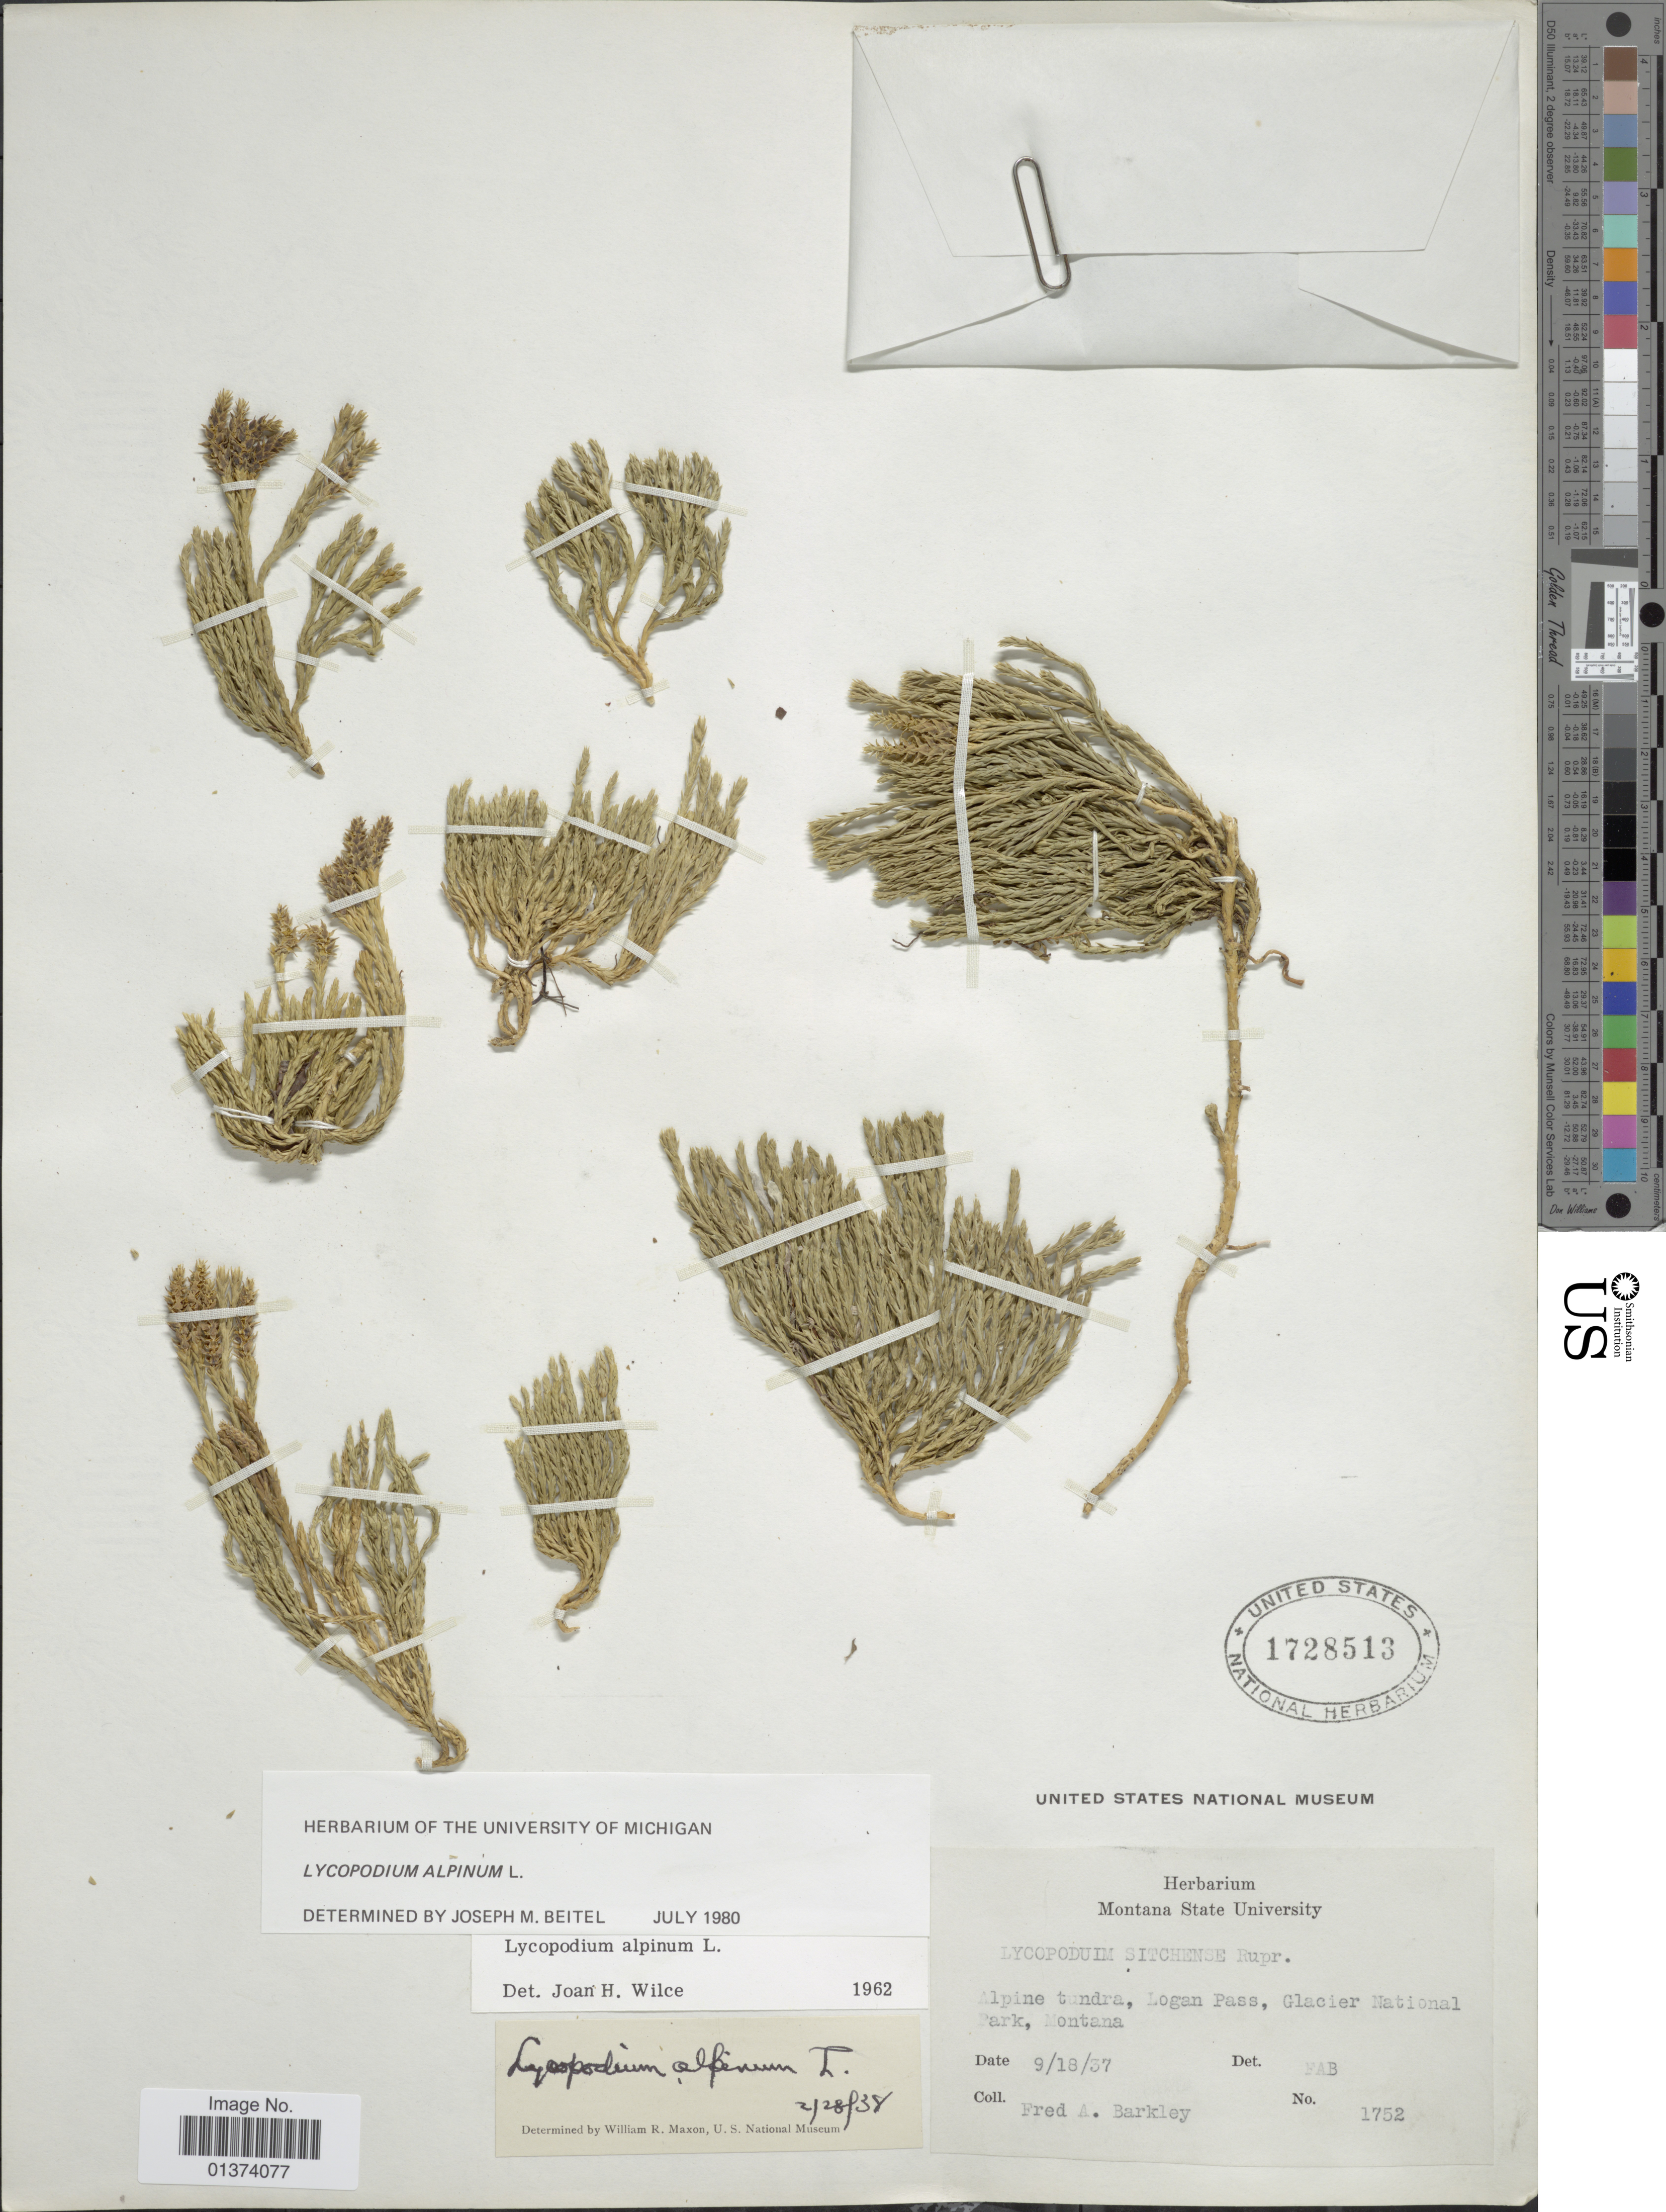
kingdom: Plantae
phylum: Tracheophyta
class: Lycopodiopsida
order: Lycopodiales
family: Lycopodiaceae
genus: Diphasiastrum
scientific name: Diphasiastrum alpinum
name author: (L.) Holub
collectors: F. A. Barkley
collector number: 1752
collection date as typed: Transcribed d/m/y: 18/9/37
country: United States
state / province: Montana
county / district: Glacier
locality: Alpine tundra, Logan Pass, Glacier National Park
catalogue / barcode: US 1728513